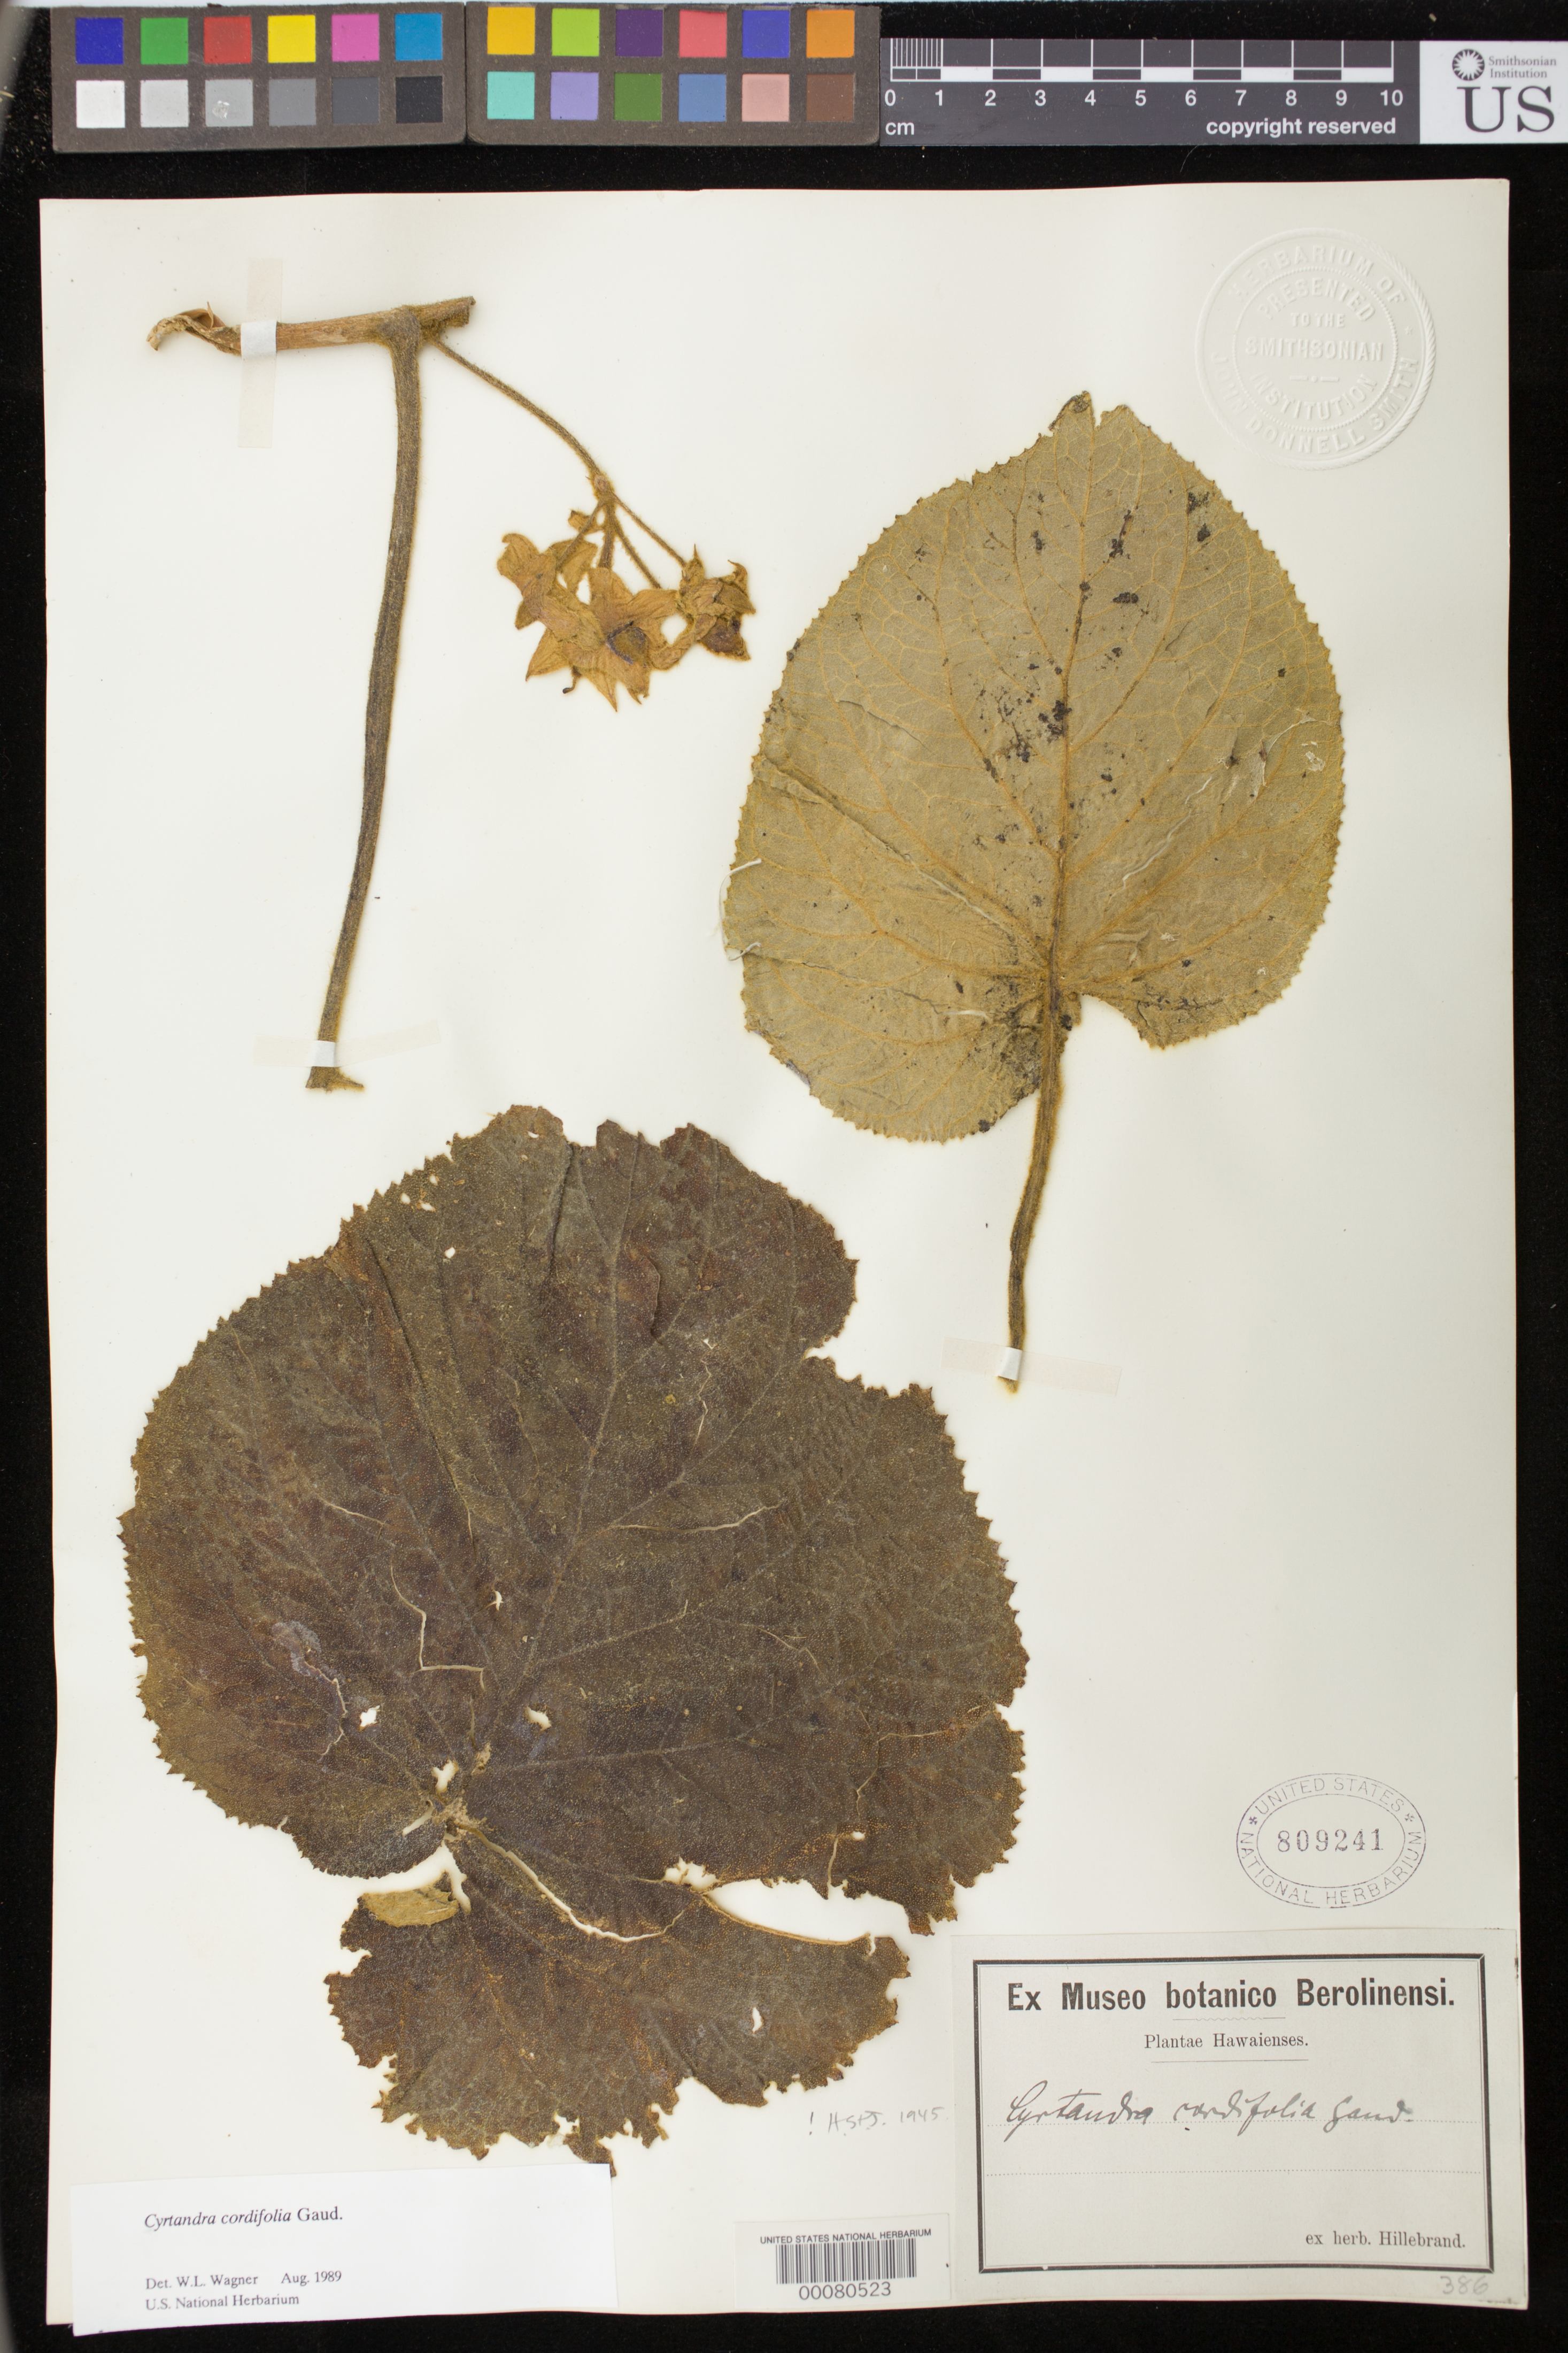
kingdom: Plantae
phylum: Tracheophyta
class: Magnoliopsida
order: Lamiales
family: Gesneriaceae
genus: Cyrtandra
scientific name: Cyrtandra cordifolia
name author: Gaudich.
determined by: Wagner, W. L., (BOT), Smithsonian Institution - National Museum of Natural History (UNITED STATES)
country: United States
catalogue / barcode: US 809241